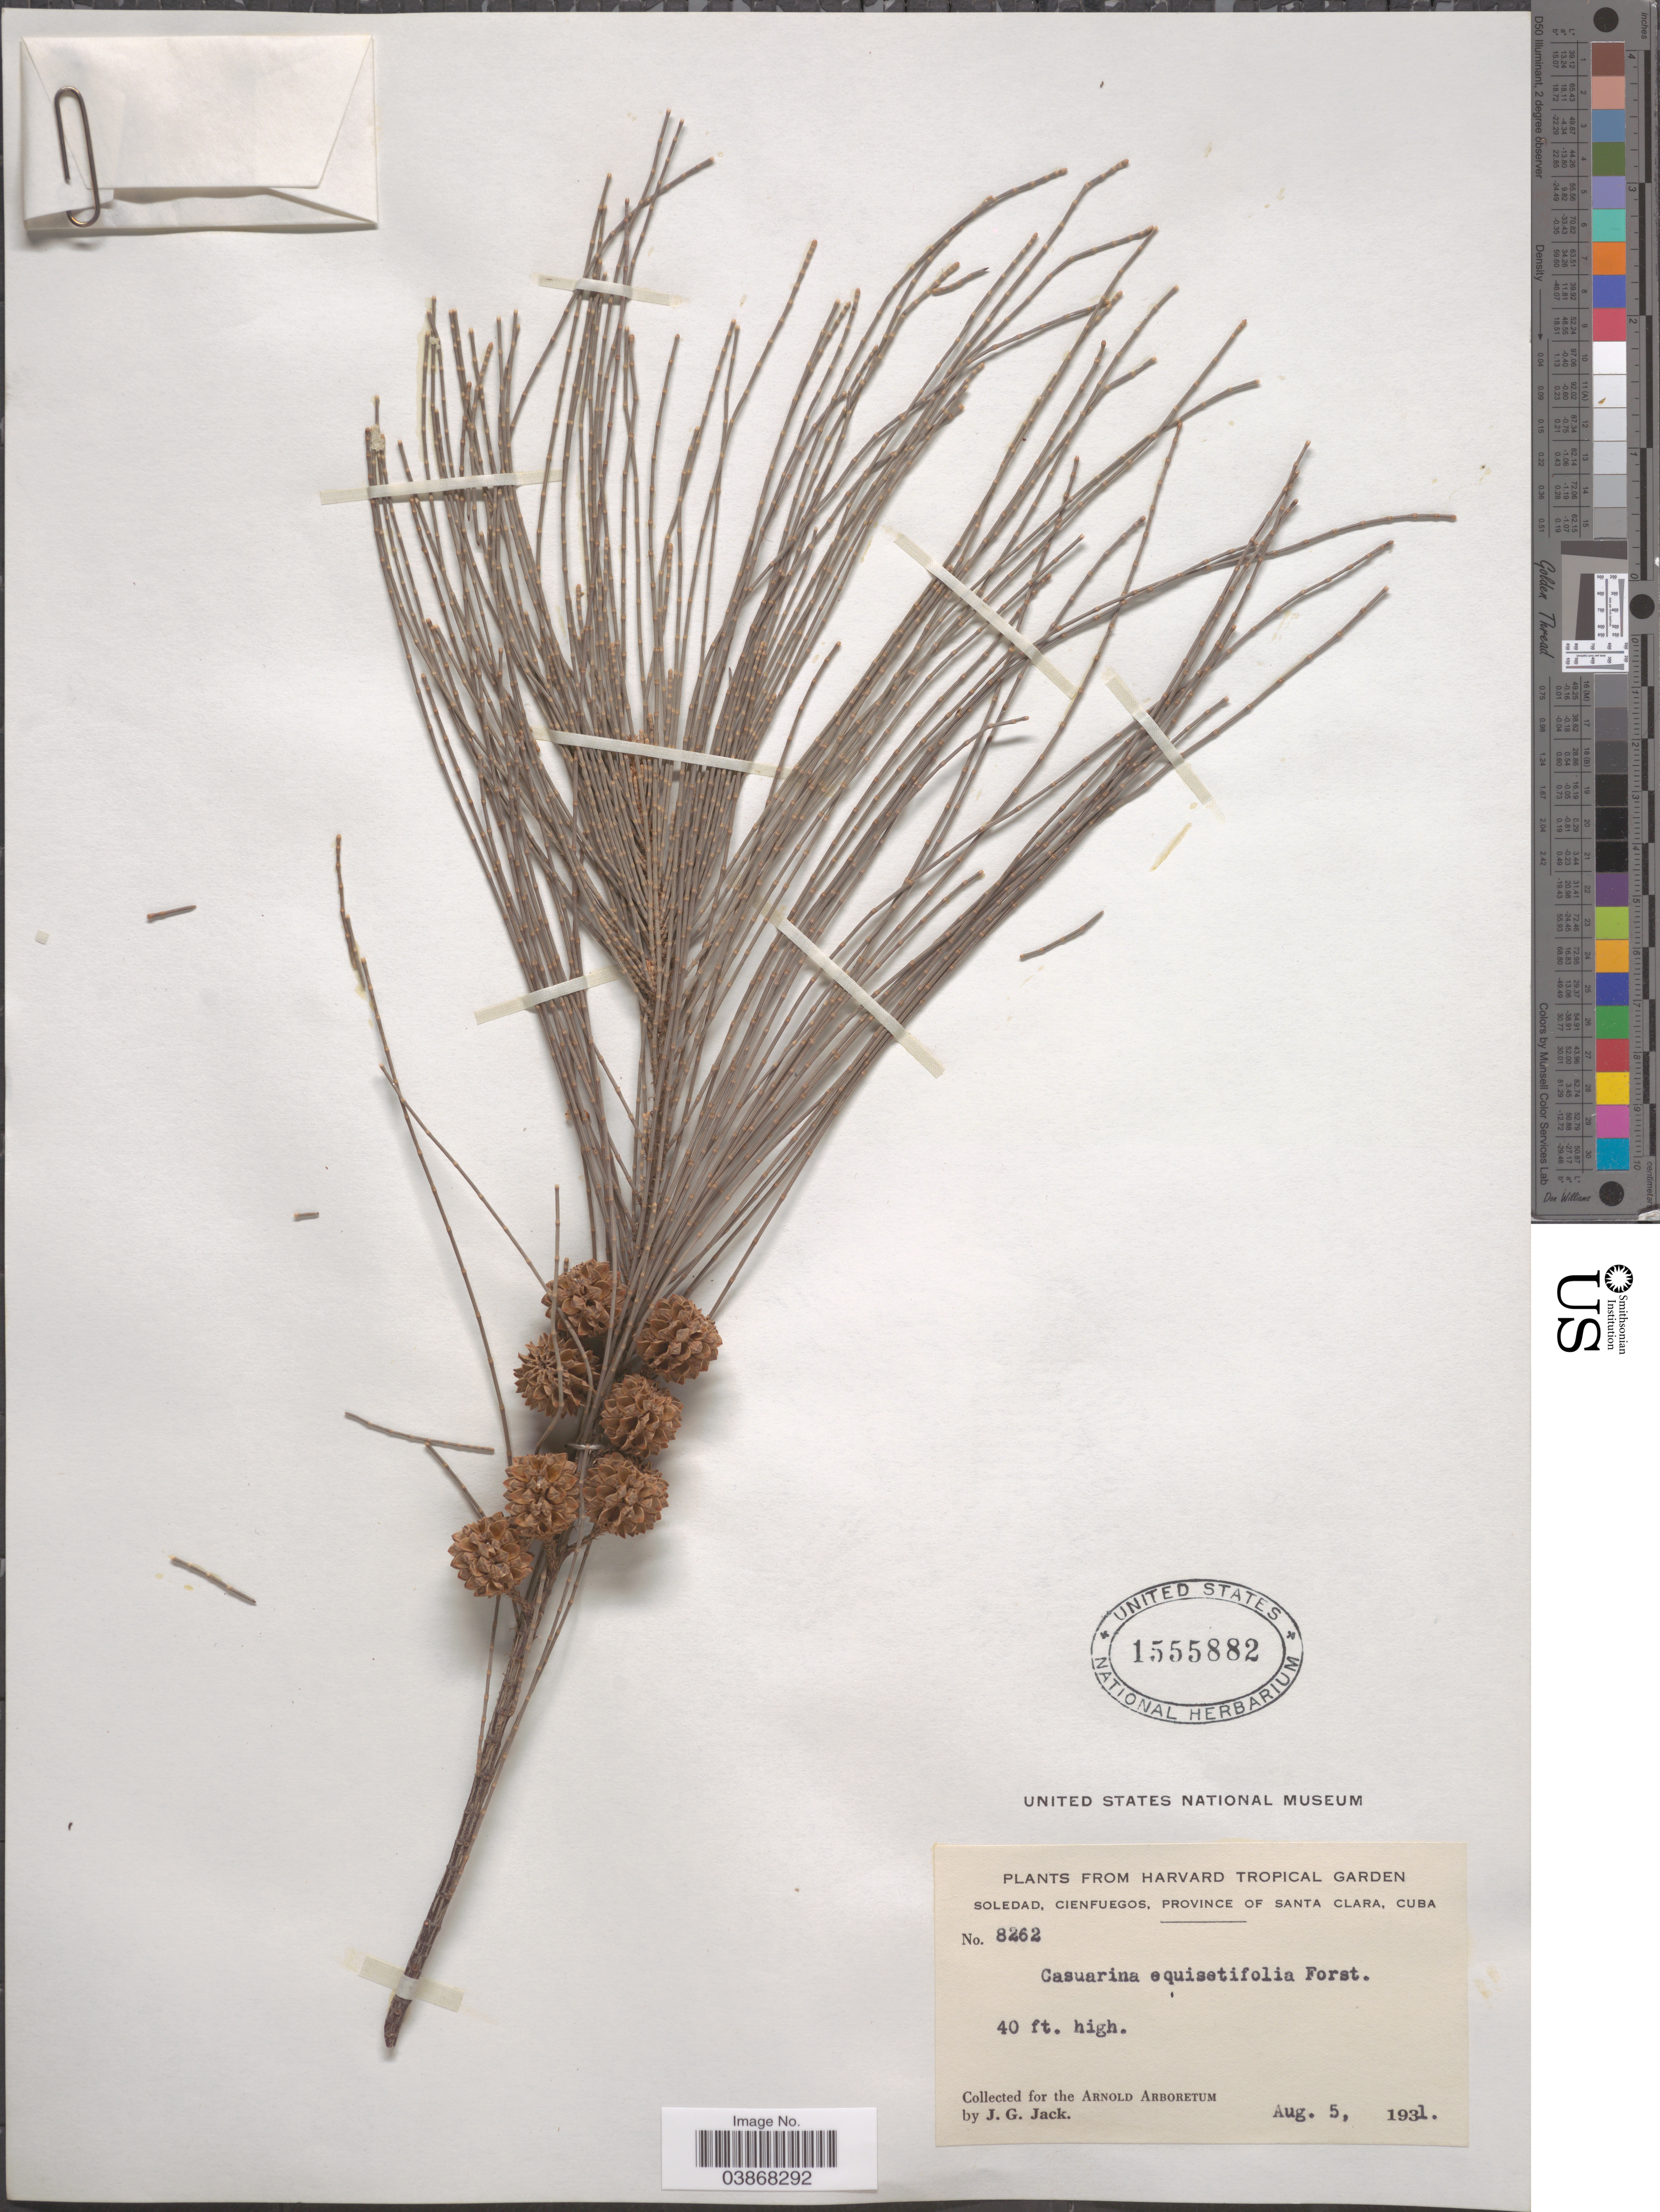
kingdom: Plantae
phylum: Tracheophyta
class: Magnoliopsida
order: Fagales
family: Casuarinaceae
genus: Casuarina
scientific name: Casuarina equisetifolia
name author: L.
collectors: J. G. Jack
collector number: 8262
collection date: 1931-08-05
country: Cuba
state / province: Las Villas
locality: Harvard Tropical Garden. Soledad, Cienfuegos, Province of Santa Clara.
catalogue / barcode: US 1555882